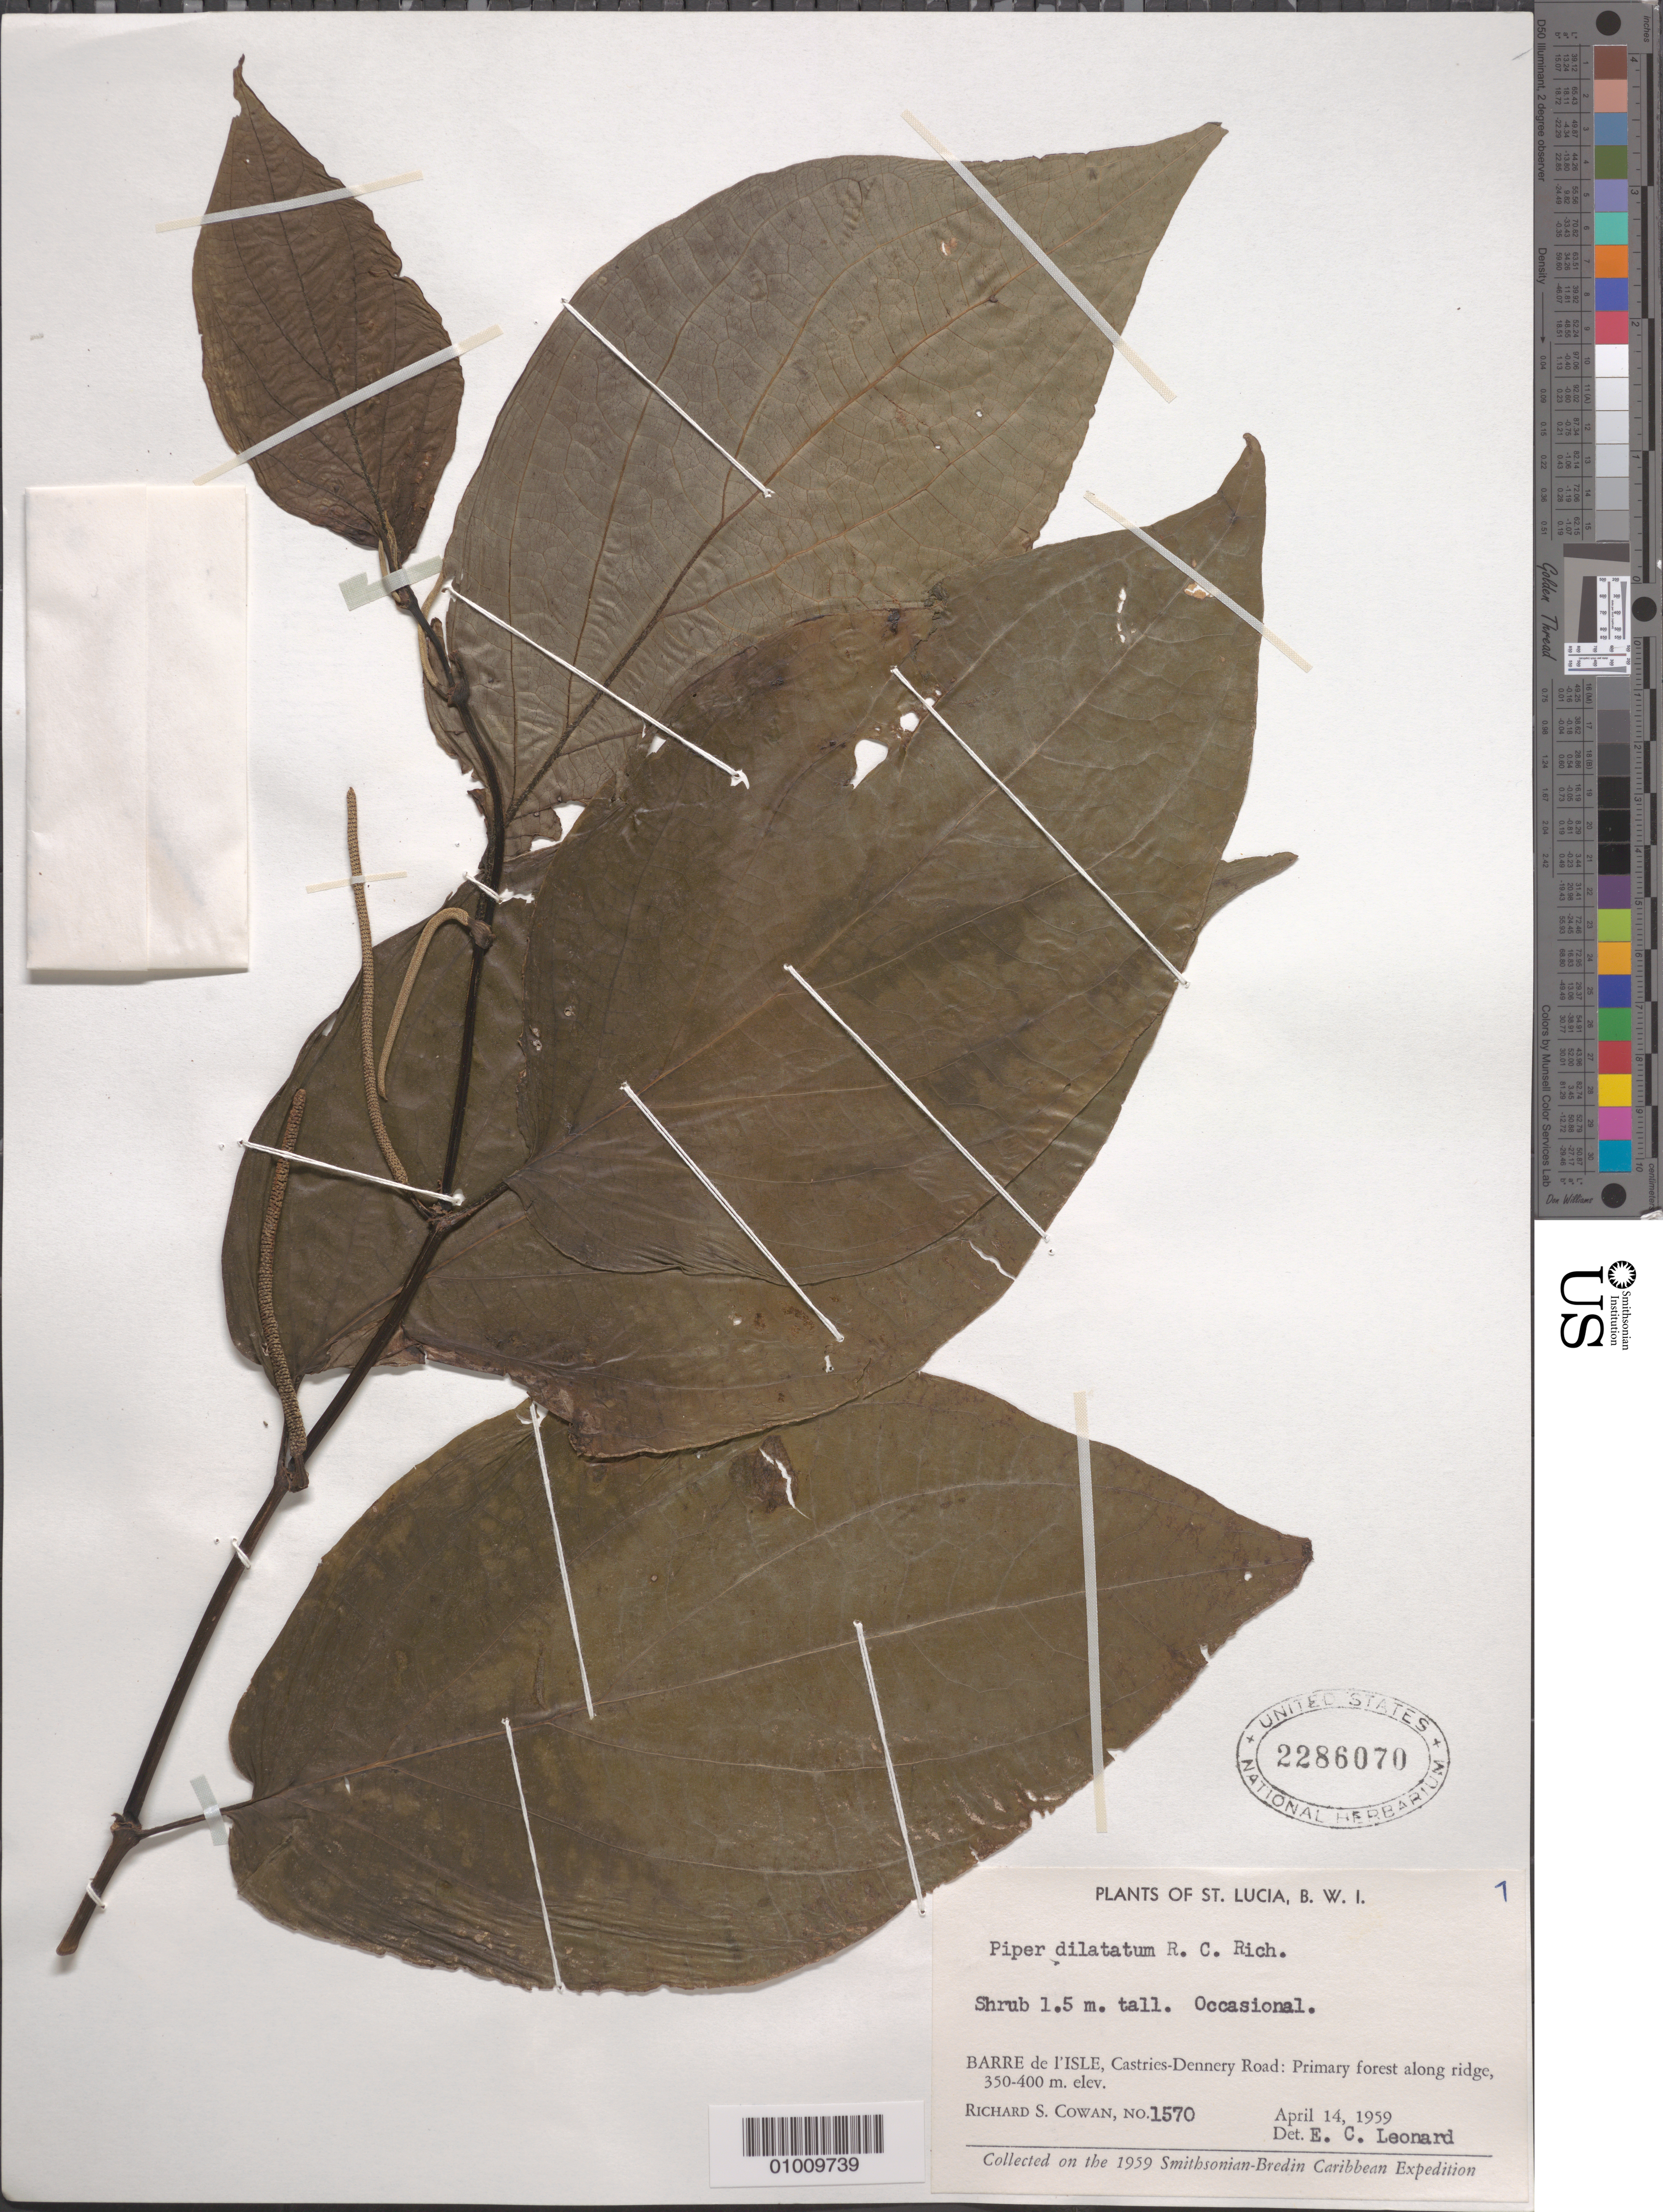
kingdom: Plantae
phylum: Tracheophyta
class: Magnoliopsida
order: Piperales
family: Piperaceae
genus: Piper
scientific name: Piper dilatatum var. dilatatum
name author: Rich.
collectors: R. S. Cowan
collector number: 1570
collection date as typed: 14 Apr 1959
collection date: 1959-04-14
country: St. Lucia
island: St. Lucia I.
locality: Barre de L'Isle, Castries-Dennery Road: Primary forest along the ridge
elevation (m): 350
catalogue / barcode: US 2286070